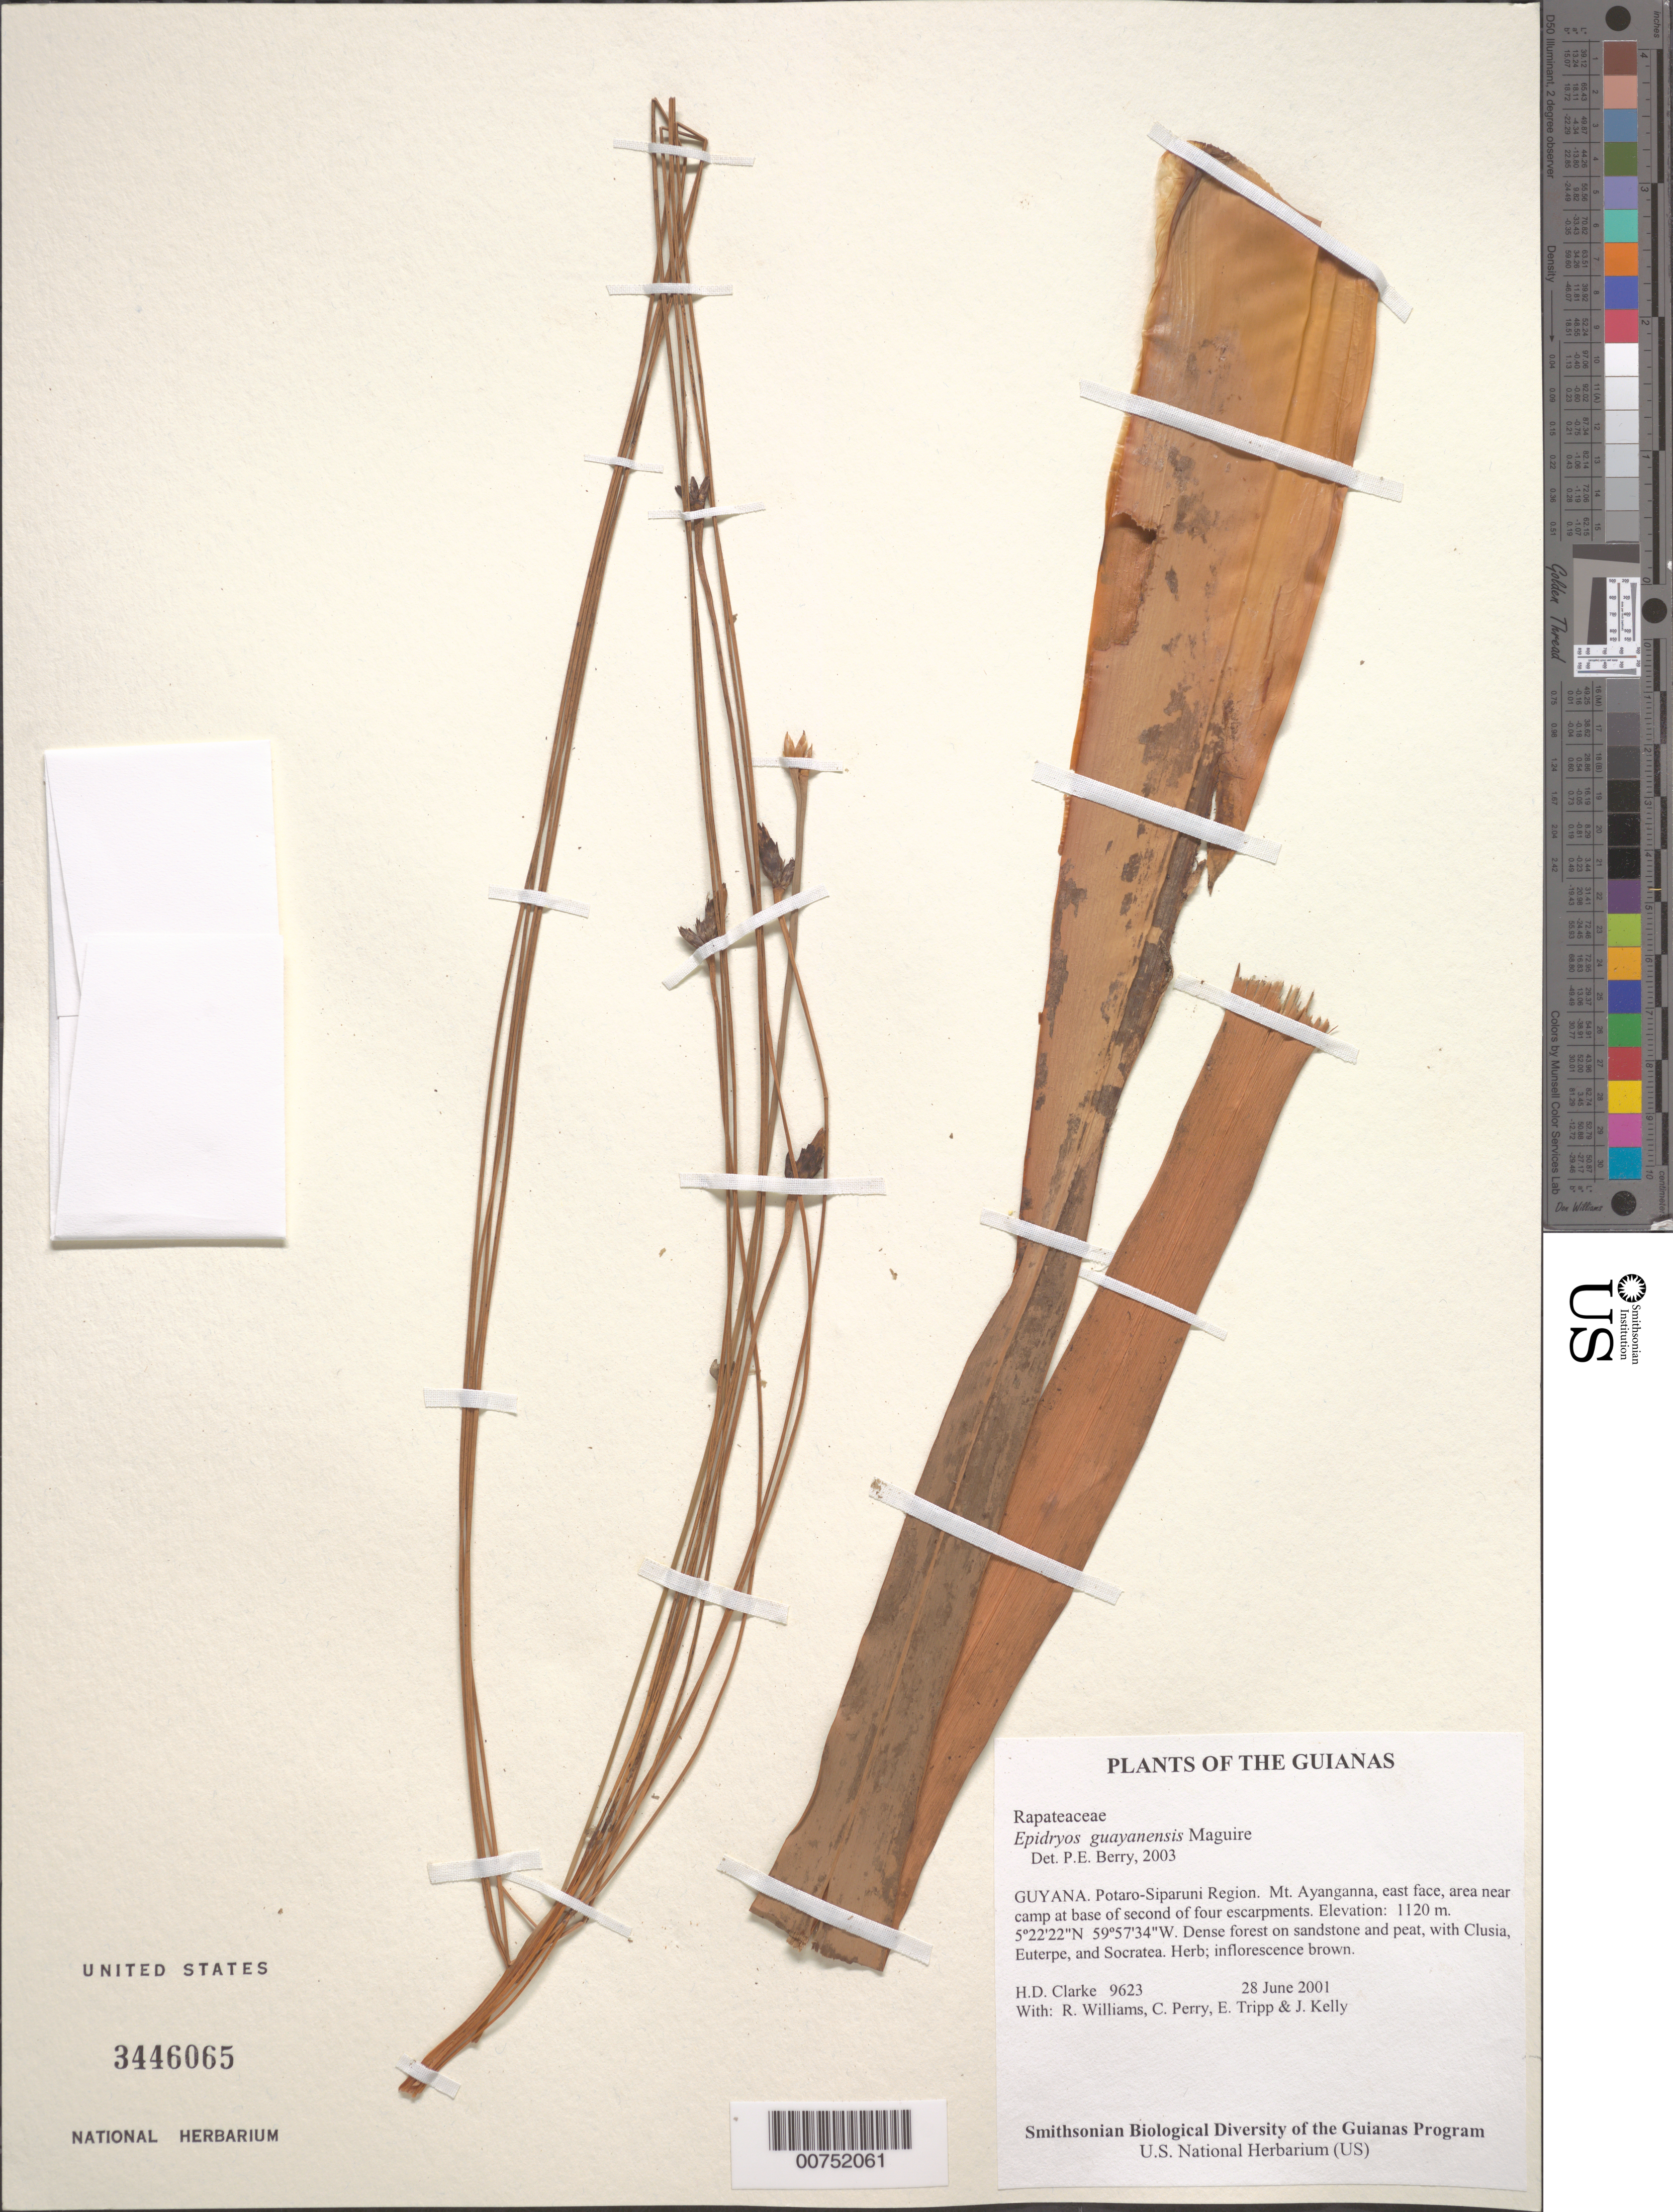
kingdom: Plantae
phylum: Tracheophyta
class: Liliopsida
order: Poales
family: Rapateaceae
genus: Epidryos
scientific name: Epidryos guayanensis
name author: Maguire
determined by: Berry, P. E., (WIS), University of Wisconsin - Madison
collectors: H. D. Clarke, R. Williams, C. Perry, E. Tripp & J. Kelly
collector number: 9623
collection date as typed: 28 June 2001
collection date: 2001-06-28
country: Guyana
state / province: Potaro-Siparuni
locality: Mt. Ayanganna, east face, area near camp at base of second of four escarpments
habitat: Dense forest on sandstone and peat, with Clusia, Euterpe, and Socratea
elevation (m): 1120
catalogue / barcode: US 3446065